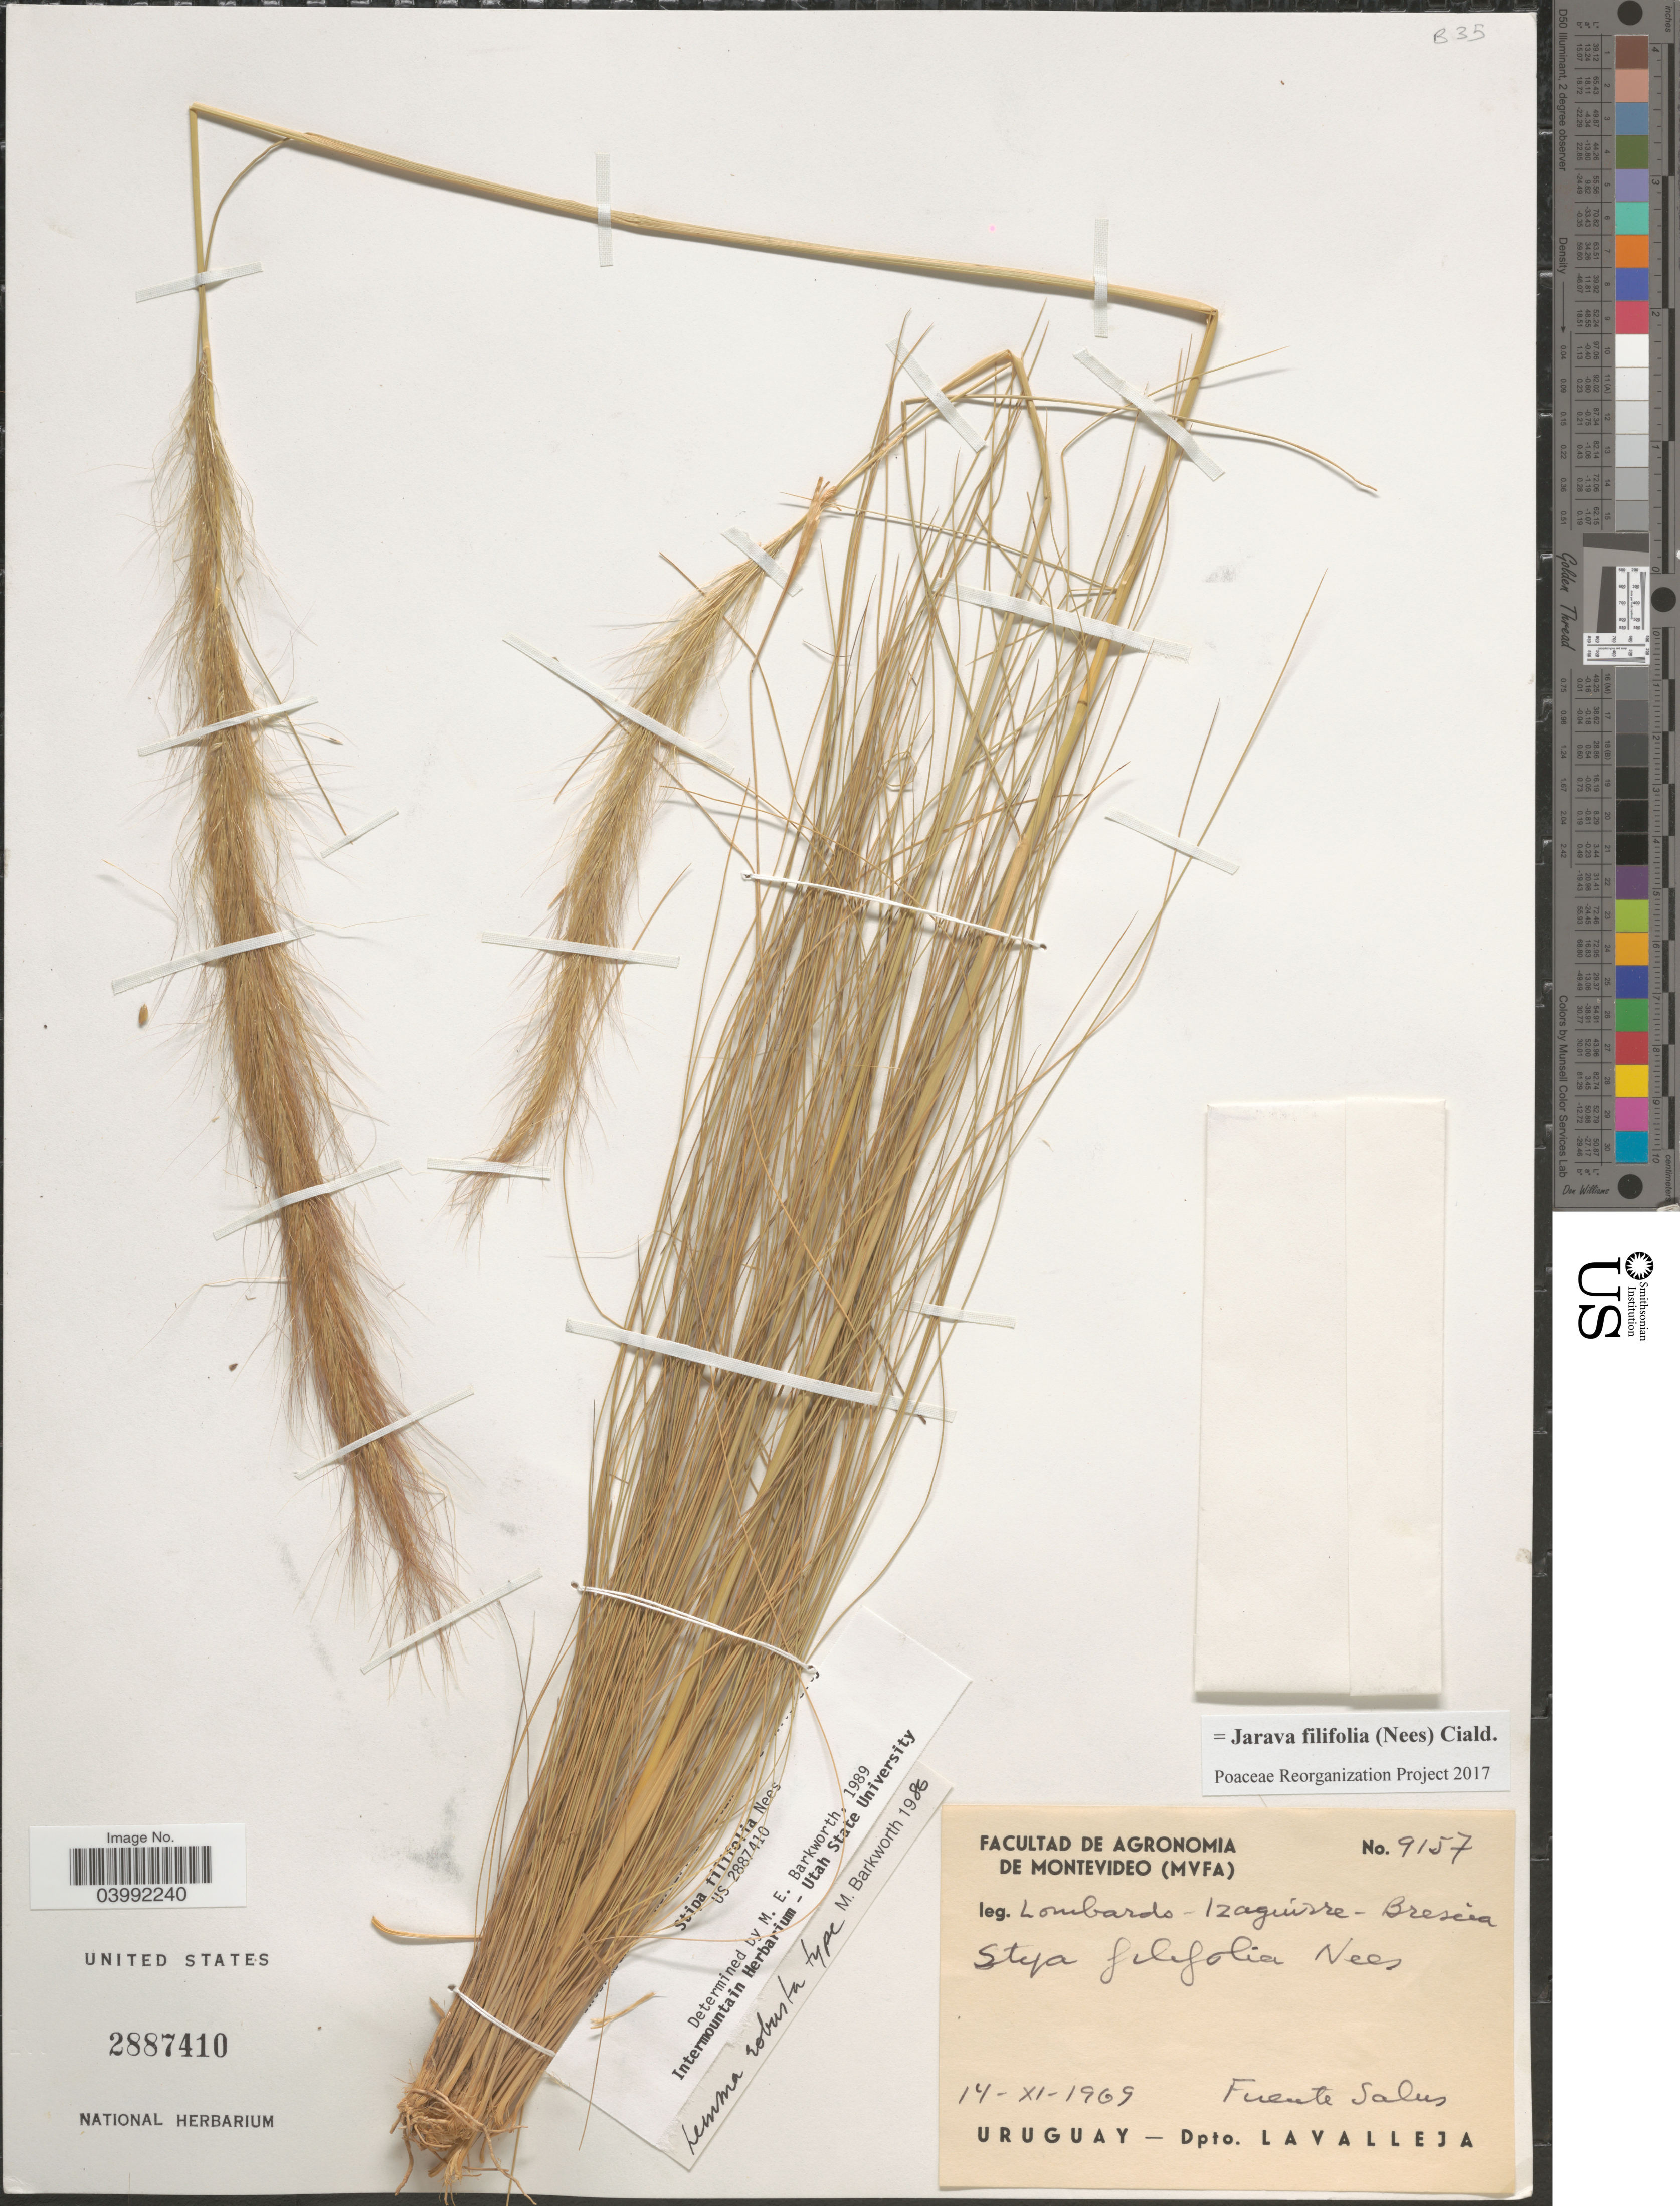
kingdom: Plantae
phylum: Tracheophyta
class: Liliopsida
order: Poales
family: Poaceae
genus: Jarava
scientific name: Jarava filifolia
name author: (Nees) Ciald.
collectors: Lombardo, Izaguirre & -. Brescia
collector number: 9157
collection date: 1969-11-14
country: Uruguay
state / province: Lavalleja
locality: Fuente Salus. Dpto. Lavalleja.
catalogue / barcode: US 2887410